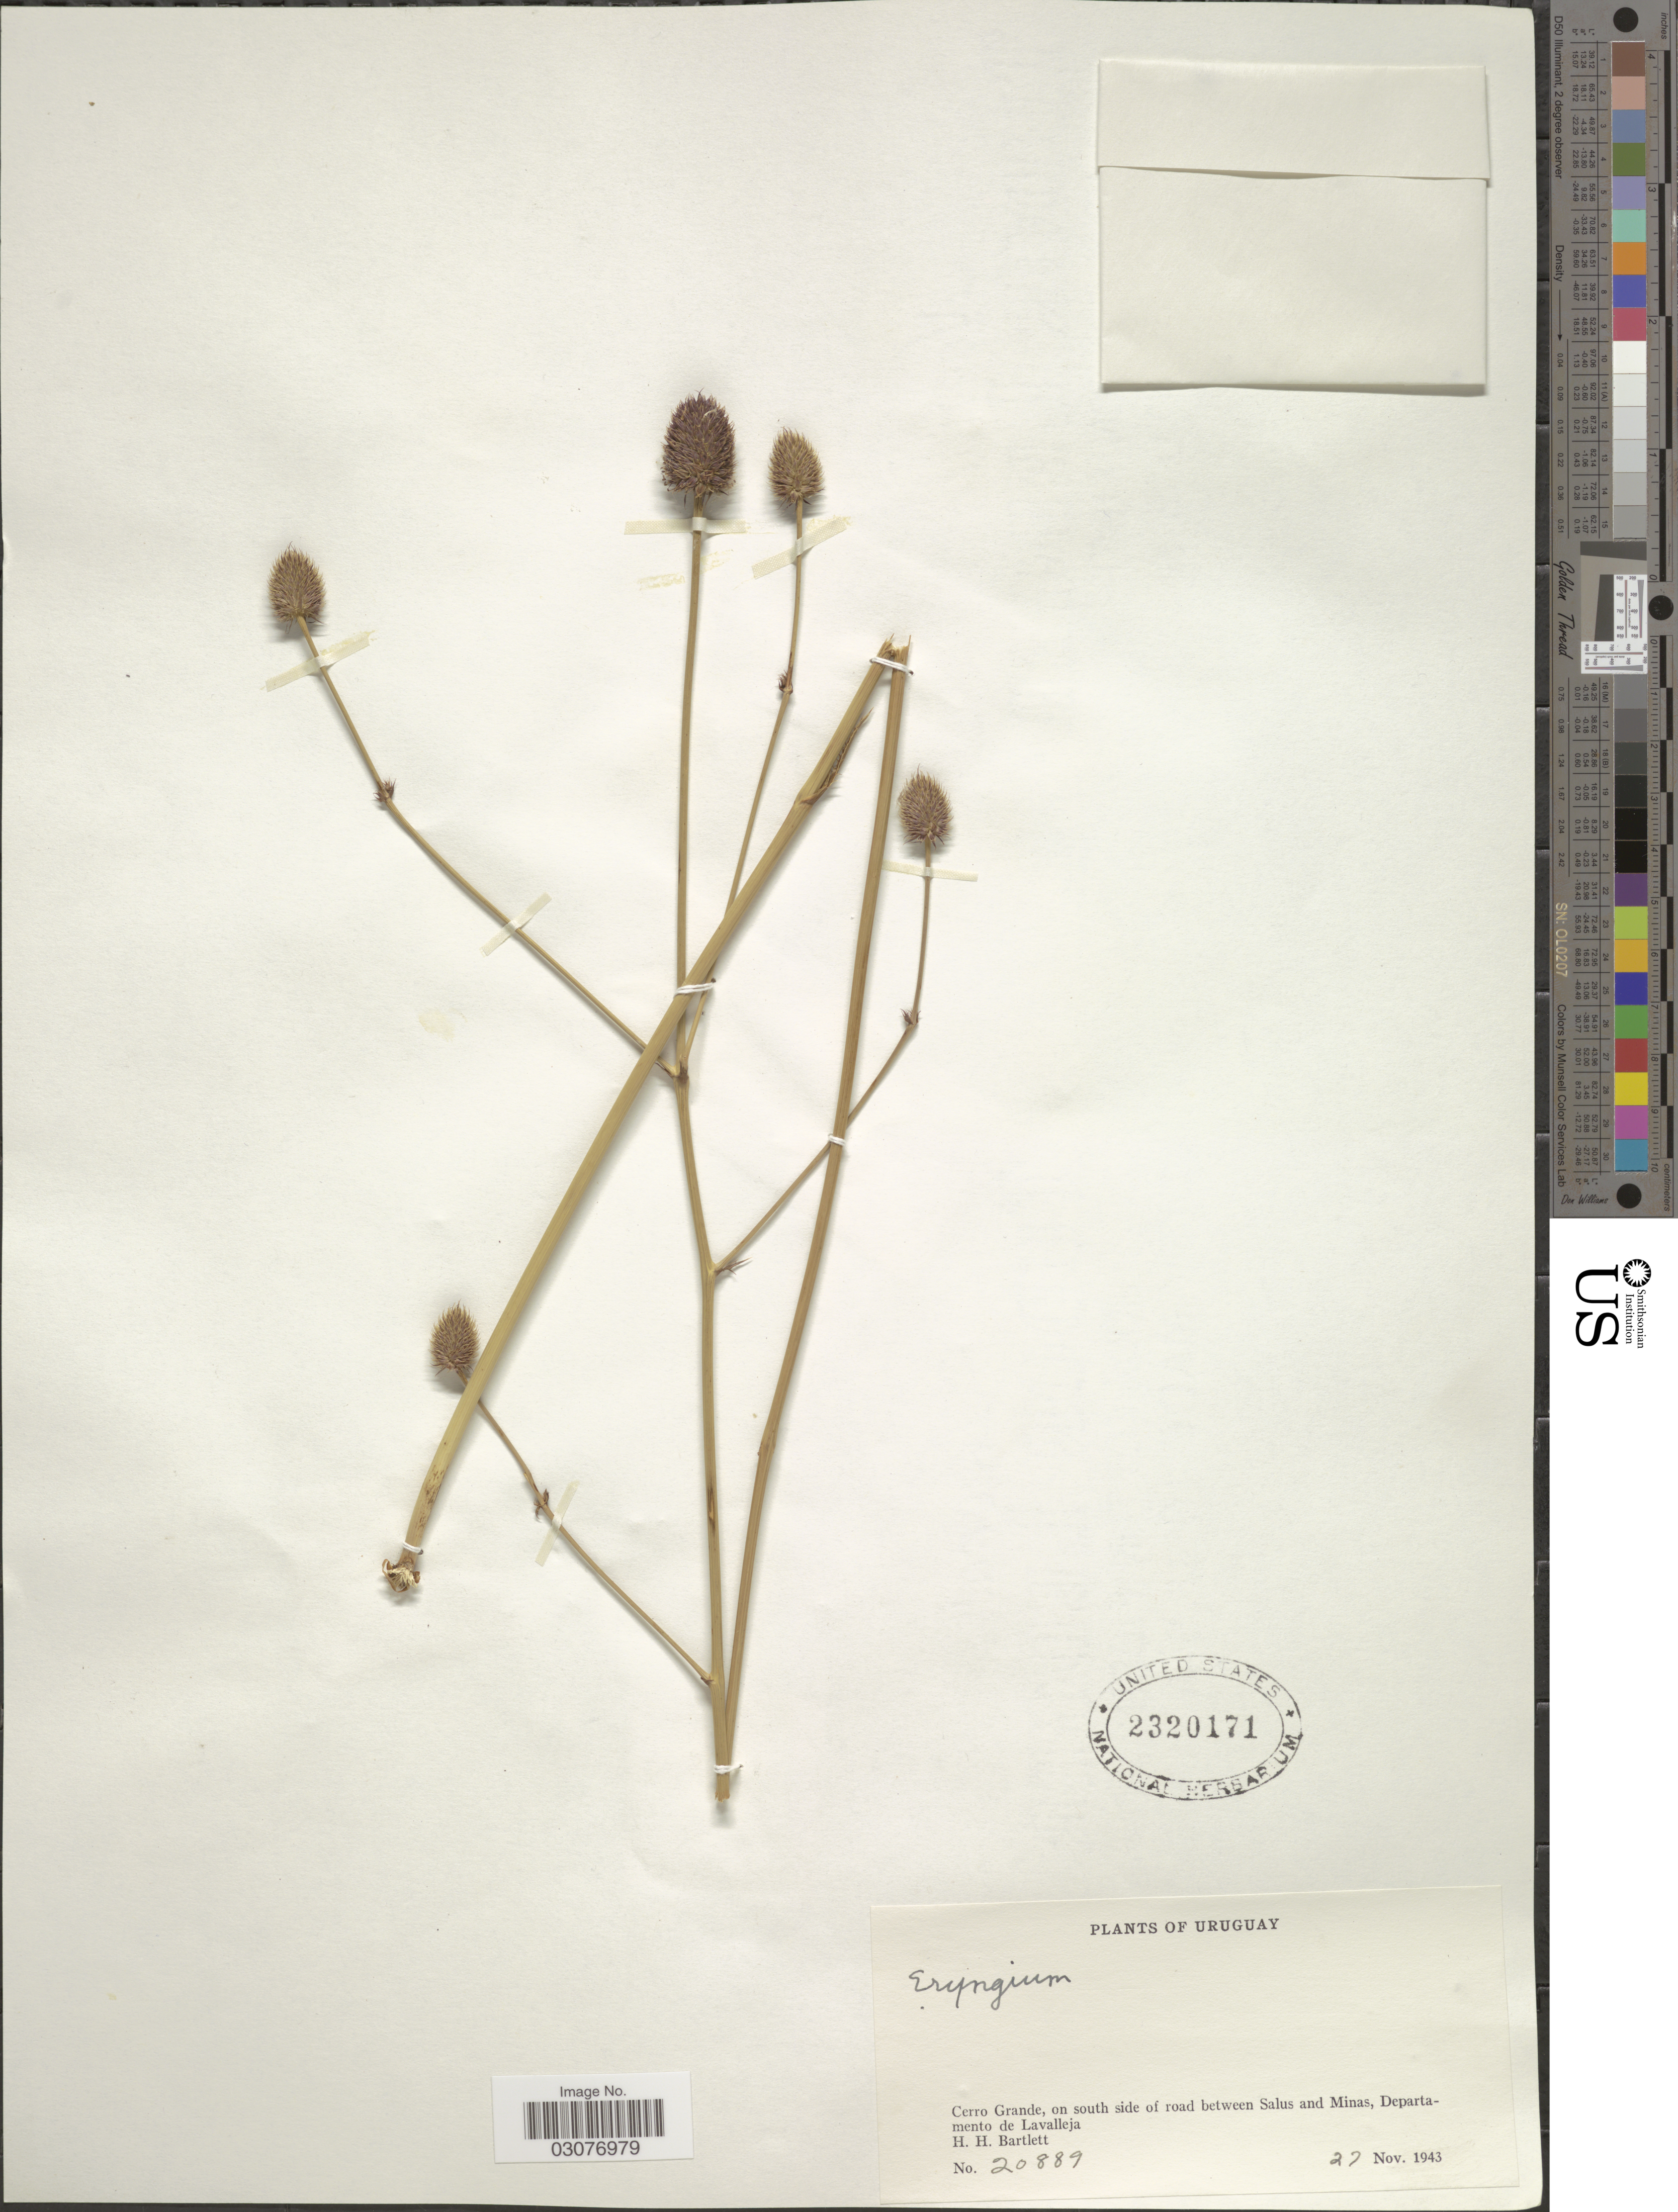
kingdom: Plantae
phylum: Tracheophyta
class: Magnoliopsida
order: Apiales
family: Apiaceae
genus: Eryngium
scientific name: Eryngium sanguisorba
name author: Cham. & Schltdl.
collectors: H. H. Bartlett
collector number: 20889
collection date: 1943-11-27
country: Uruguay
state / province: Lavalleja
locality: Cerro Grande, on south side of road between Salus and Minas, Departamento de Lavalleja.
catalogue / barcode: US 2320171